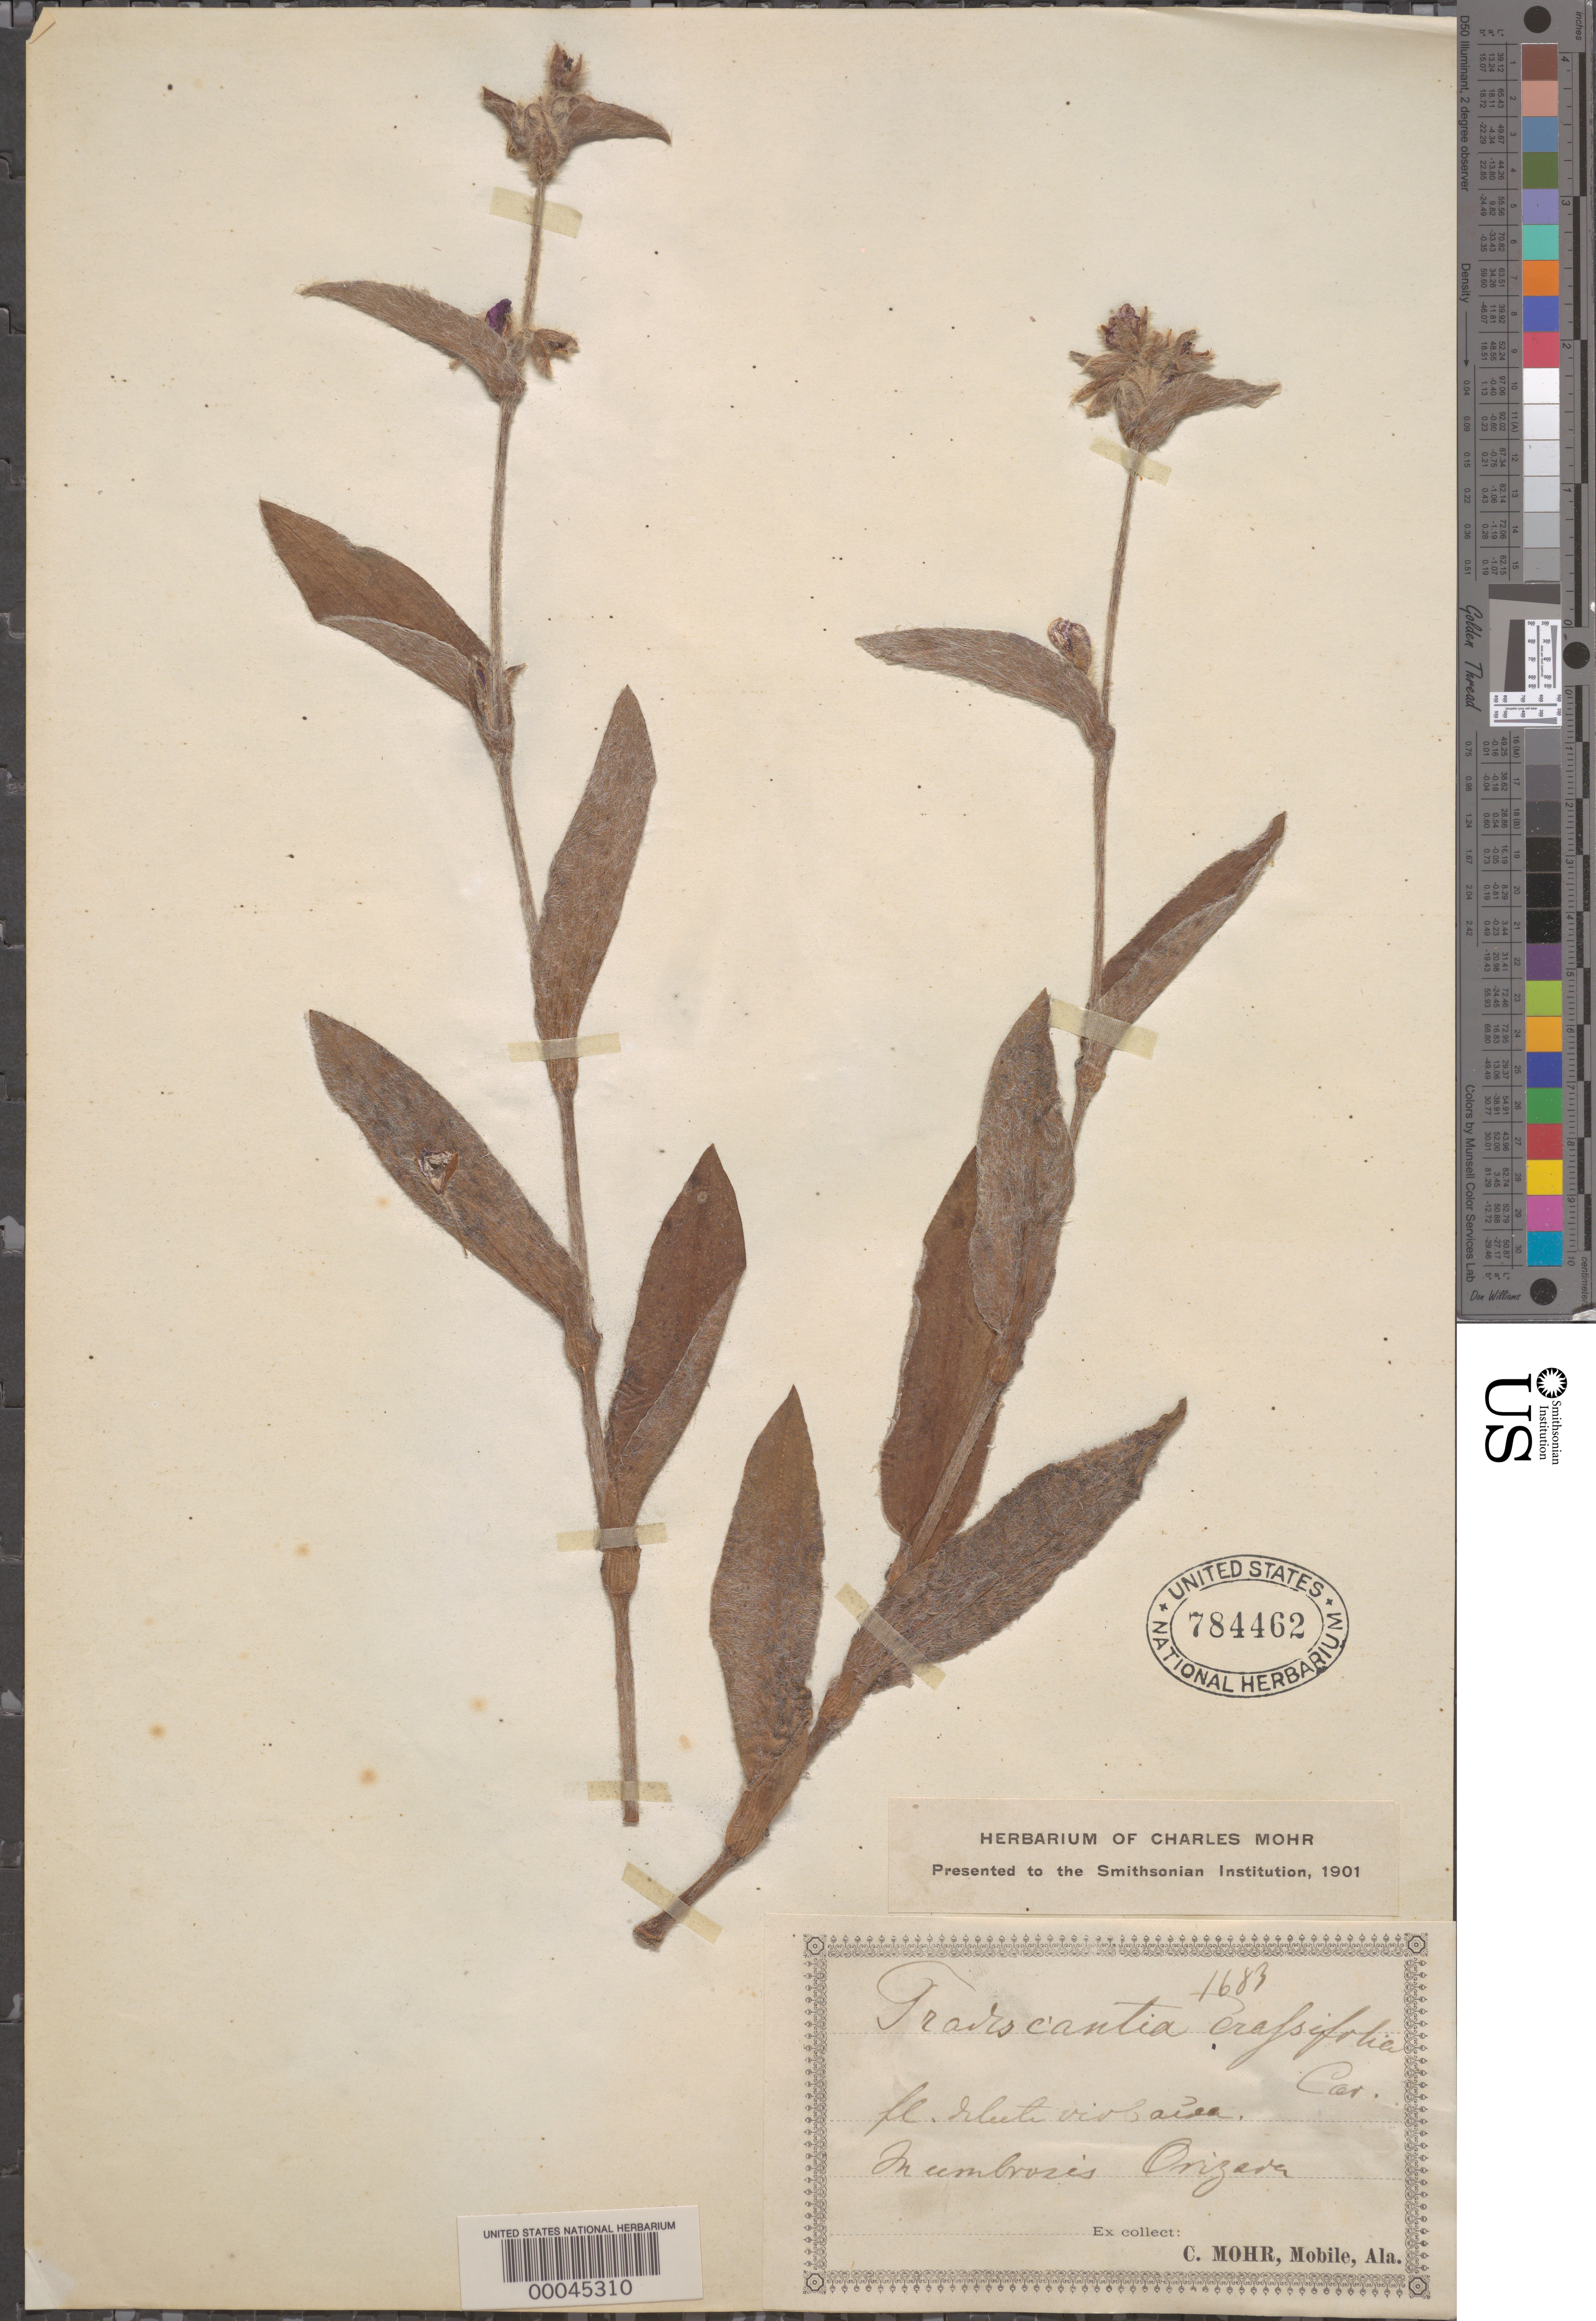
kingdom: Plantae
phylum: Tracheophyta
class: Liliopsida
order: Commelinales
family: Commelinaceae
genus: Tradescantia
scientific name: Tradescantia crassifolia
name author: Cav.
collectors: C. T. Mohr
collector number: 1683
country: Mexico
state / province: Veracruz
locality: Orizaba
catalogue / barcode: US 784462